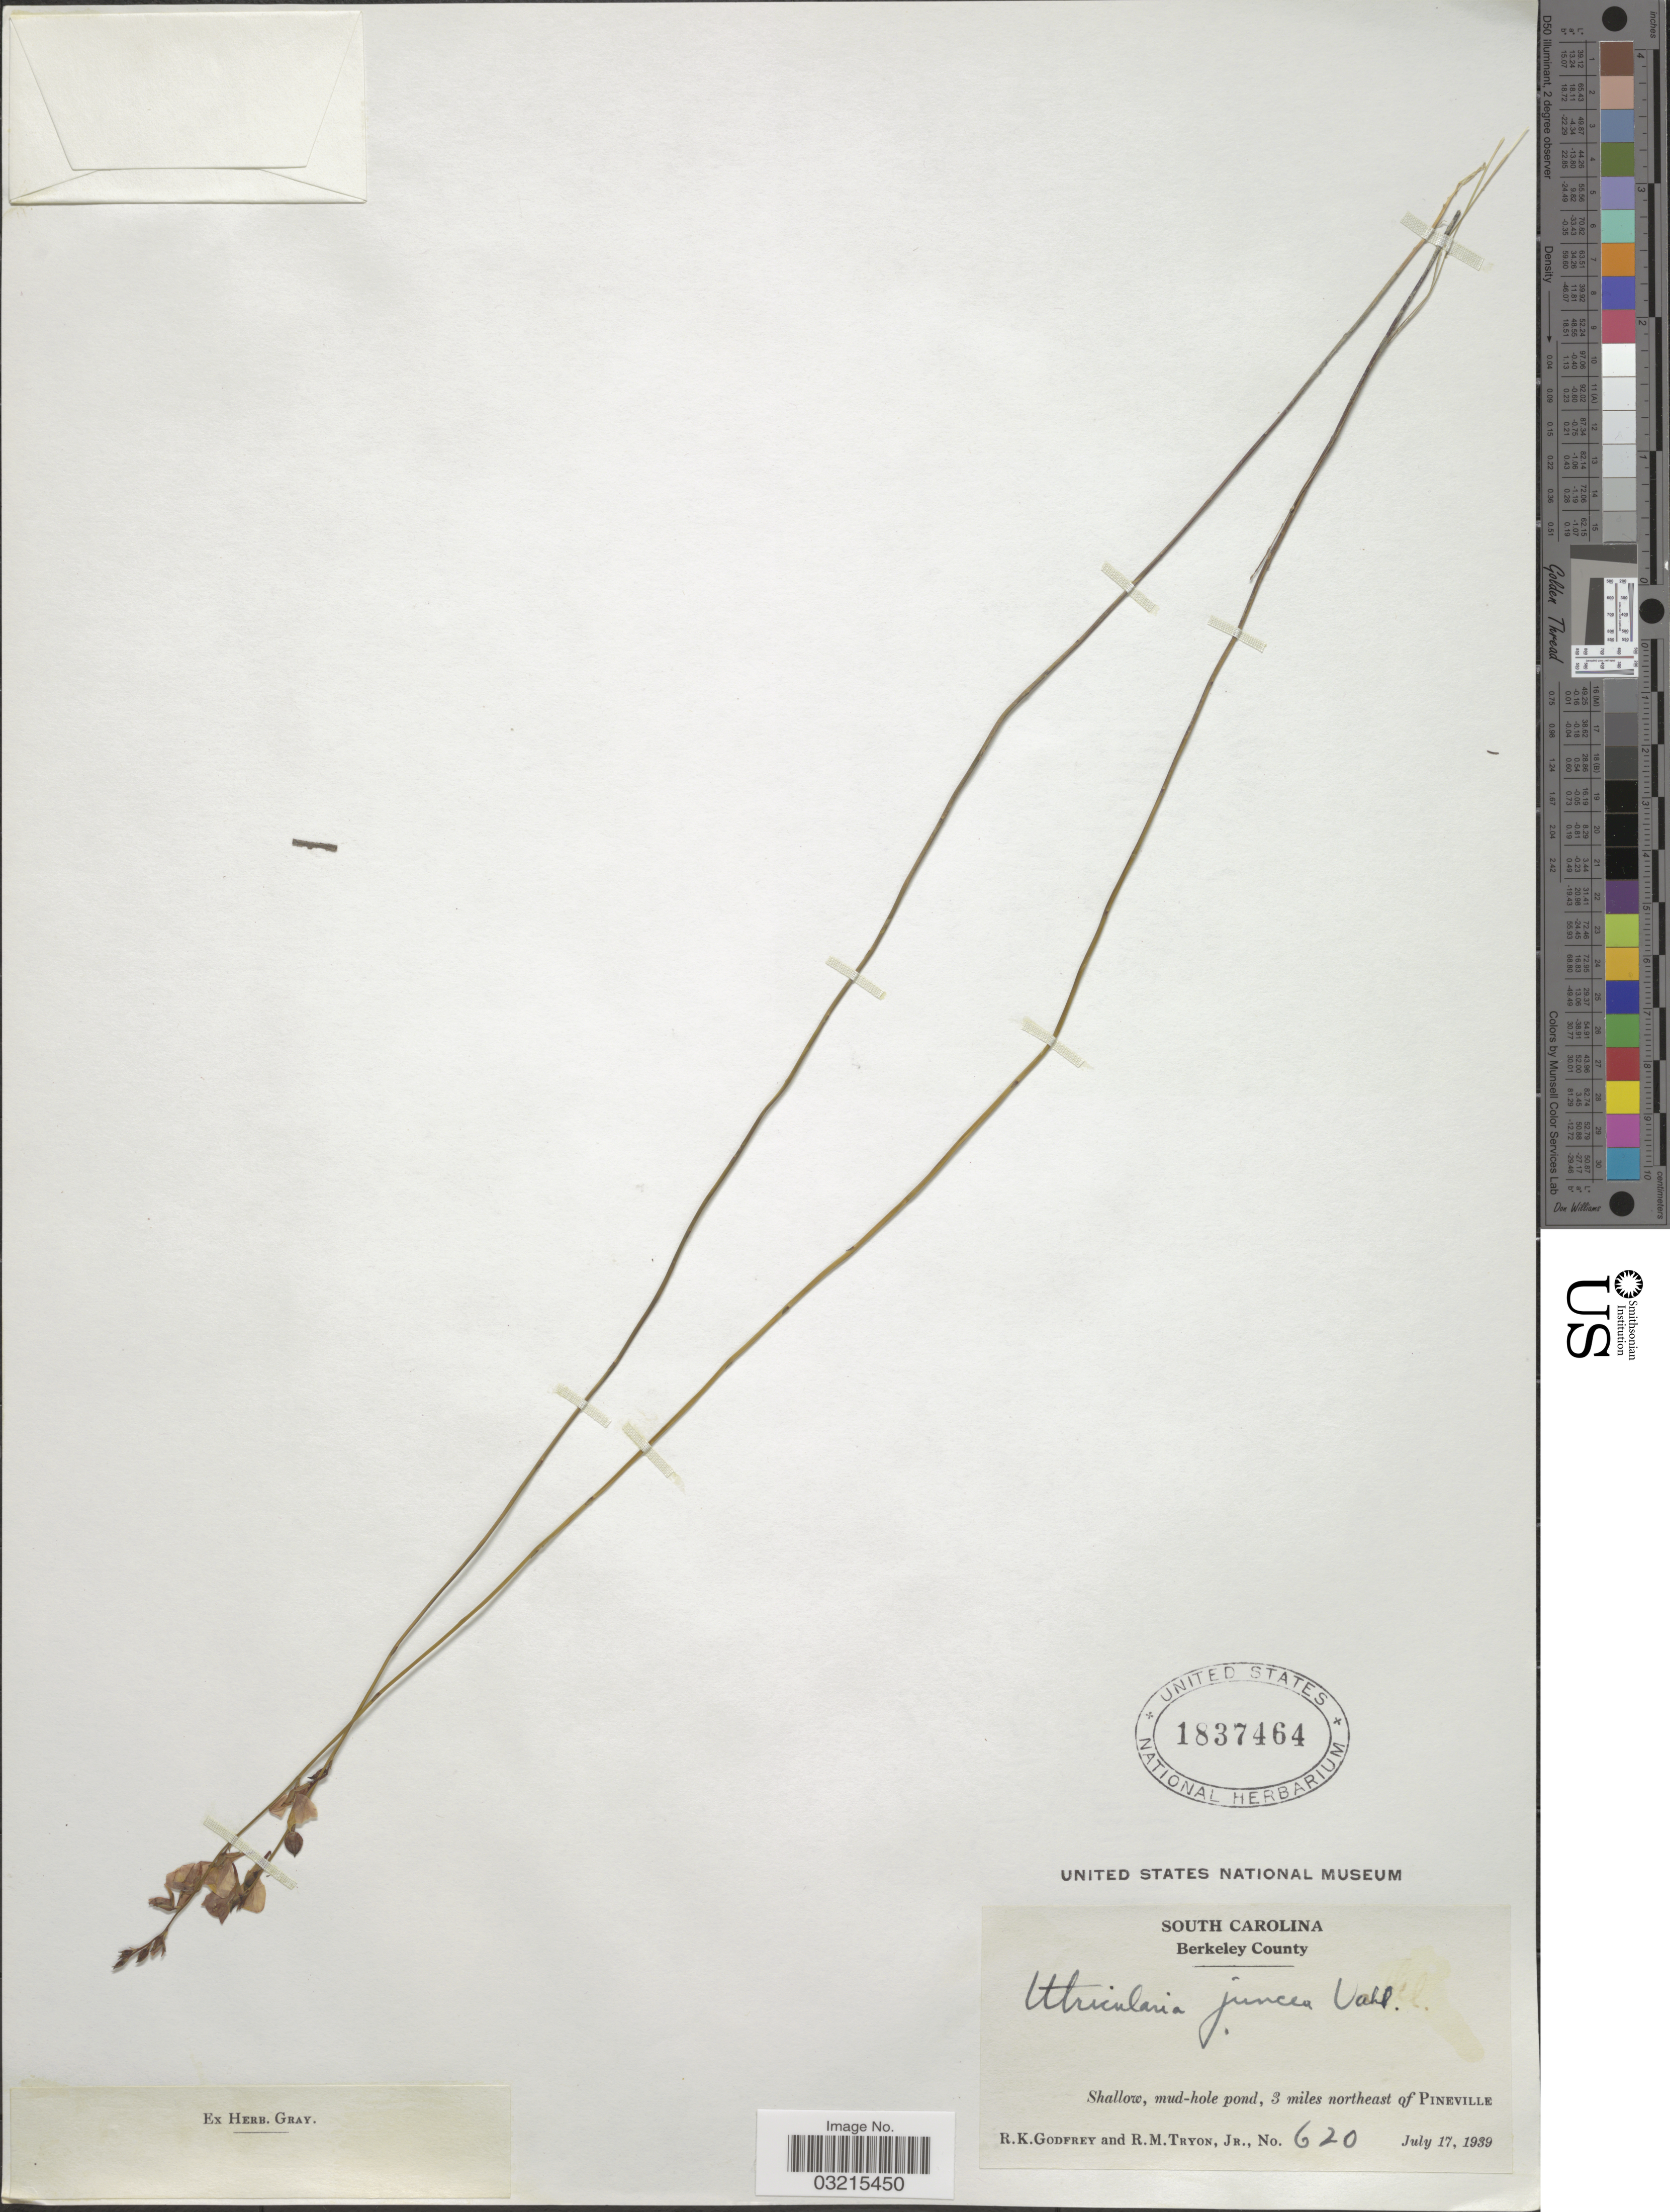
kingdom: Plantae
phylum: Tracheophyta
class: Magnoliopsida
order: Lamiales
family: Lentibulariaceae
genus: Utricularia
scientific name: Utricularia juncea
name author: Vahl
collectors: R. K. Godfrey & R. Tryon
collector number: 620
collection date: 1939-07-17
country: United States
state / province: South Carolina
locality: Berkeley County. Shallow, mud-pole, 3 miles northeast of Pineville.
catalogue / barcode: US 1837464